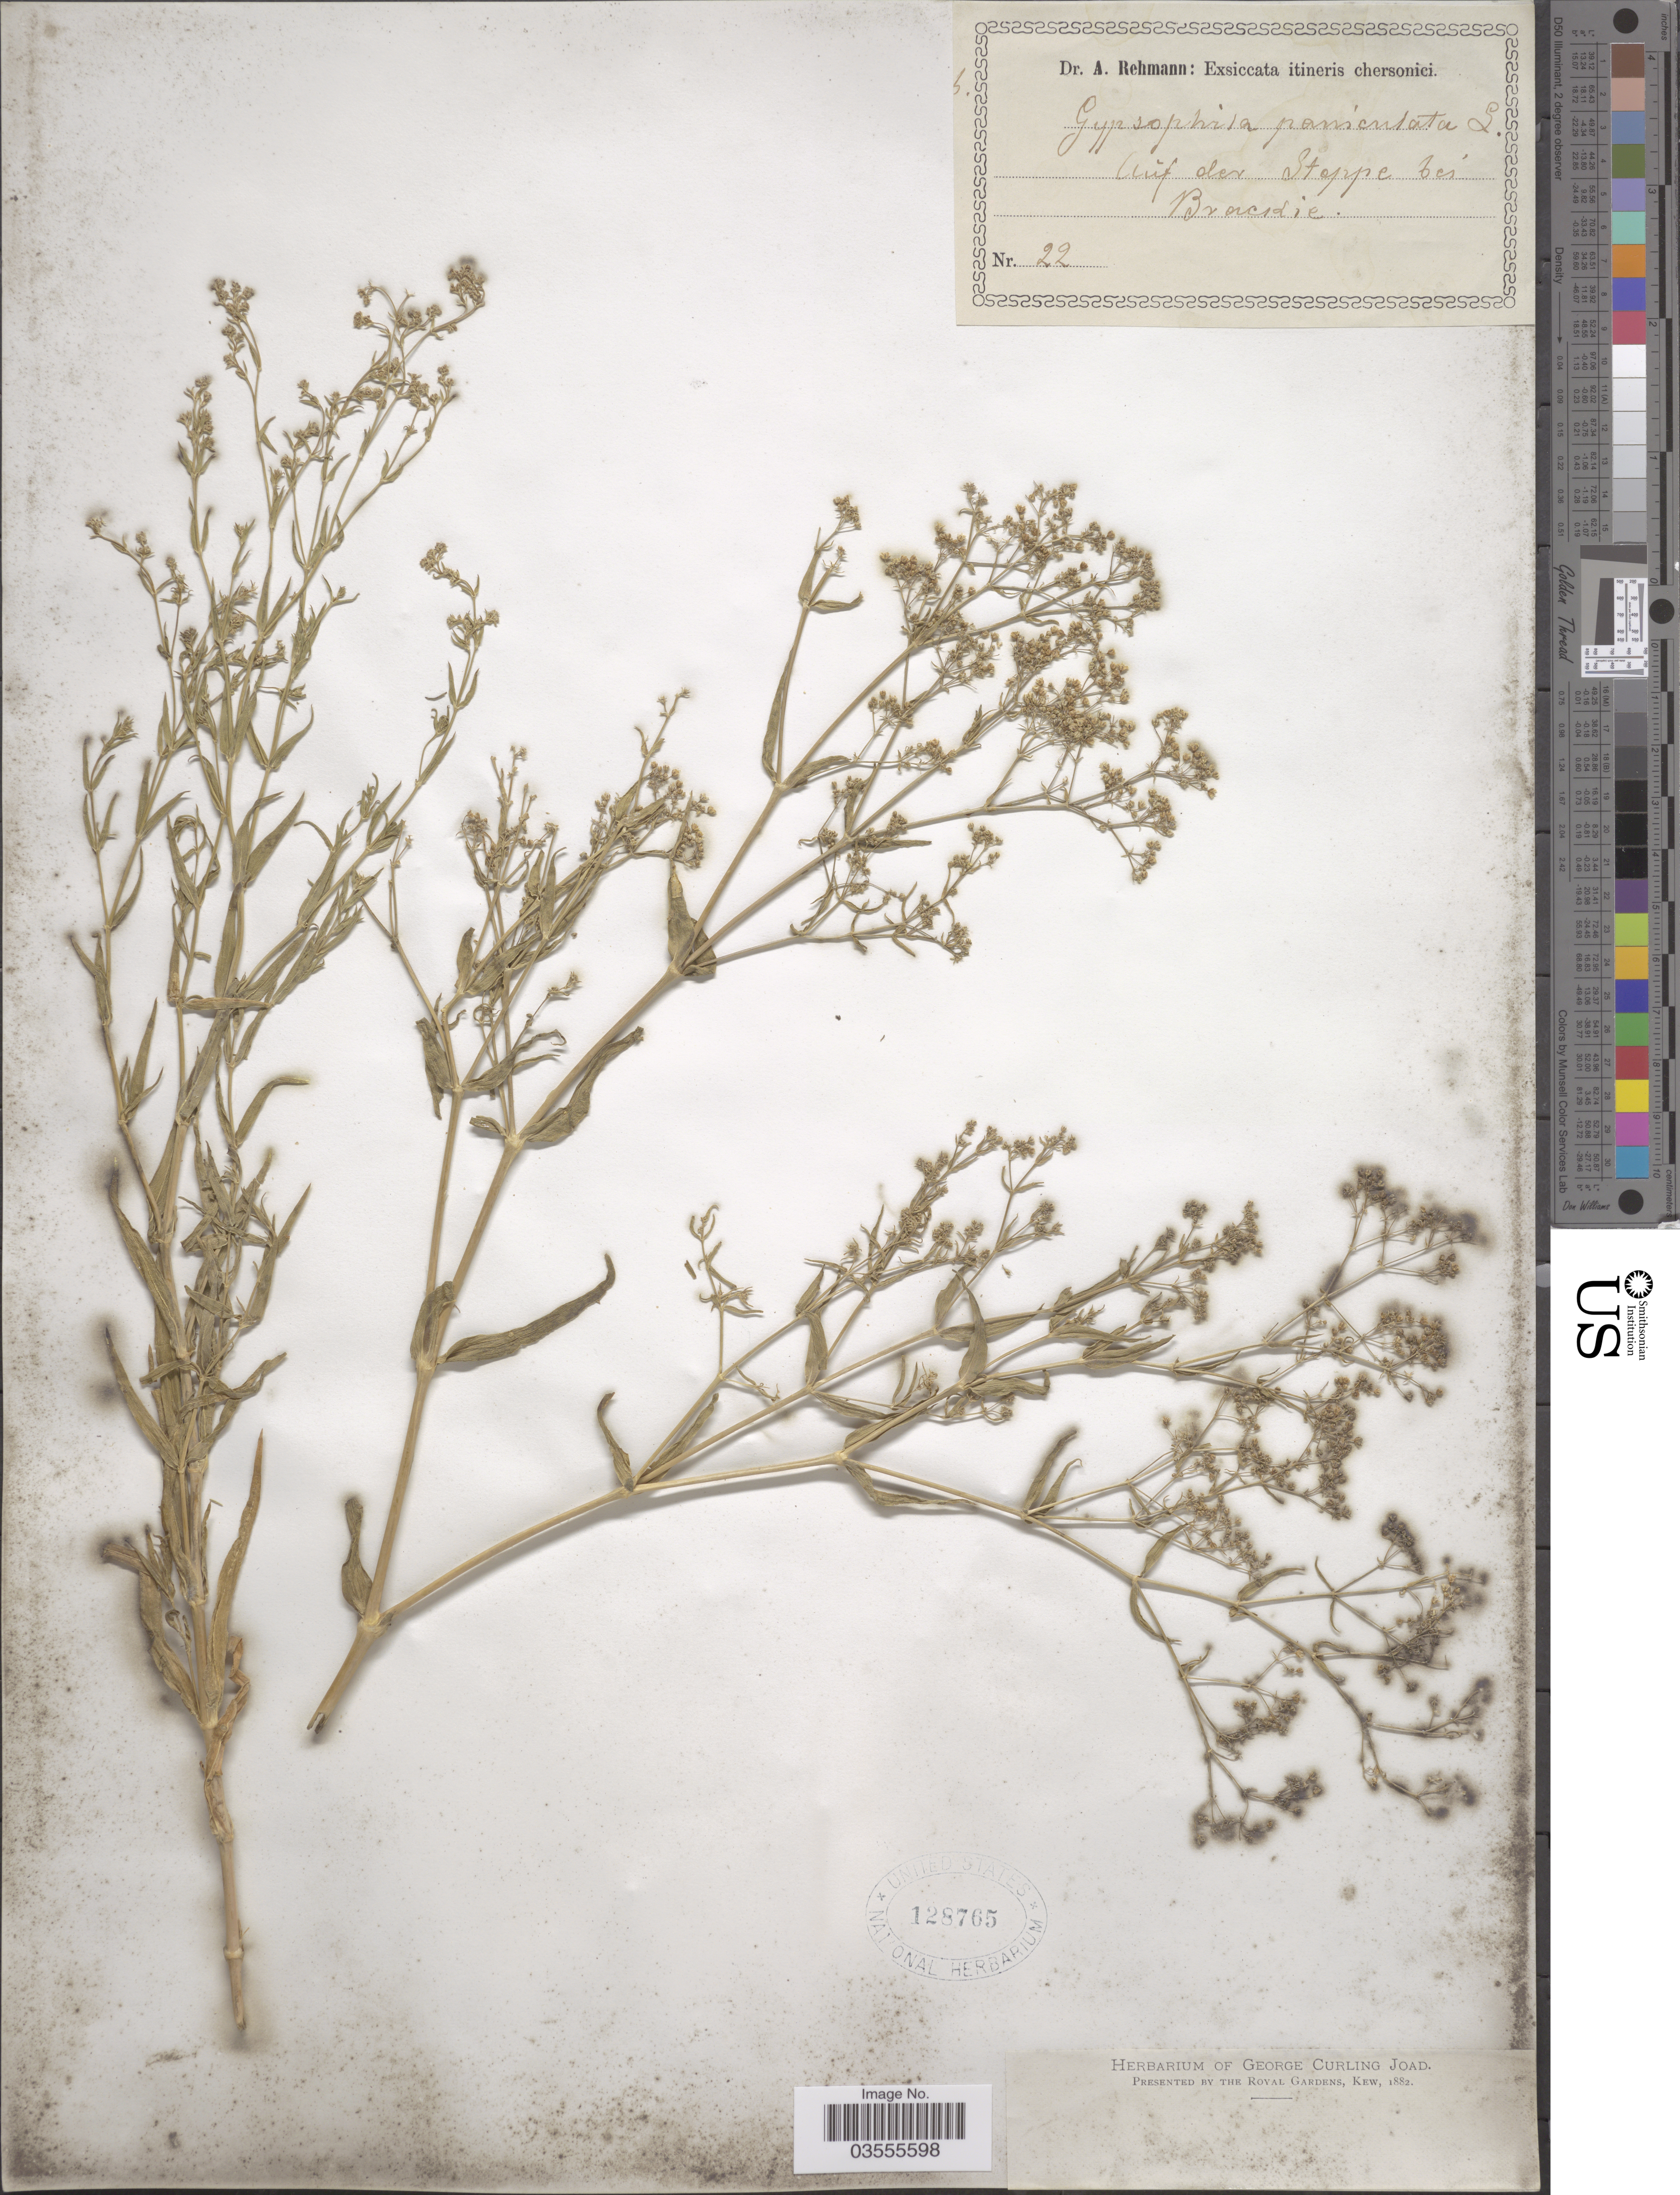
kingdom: Plantae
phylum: Tracheophyta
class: Magnoliopsida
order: Caryophyllales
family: Caryophyllaceae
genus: Gypsophila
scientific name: Gypsophila paniculata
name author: L.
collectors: A. Rehmann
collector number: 22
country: Ukraine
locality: Auf der Steppe bei Brackie.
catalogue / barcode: US 128765